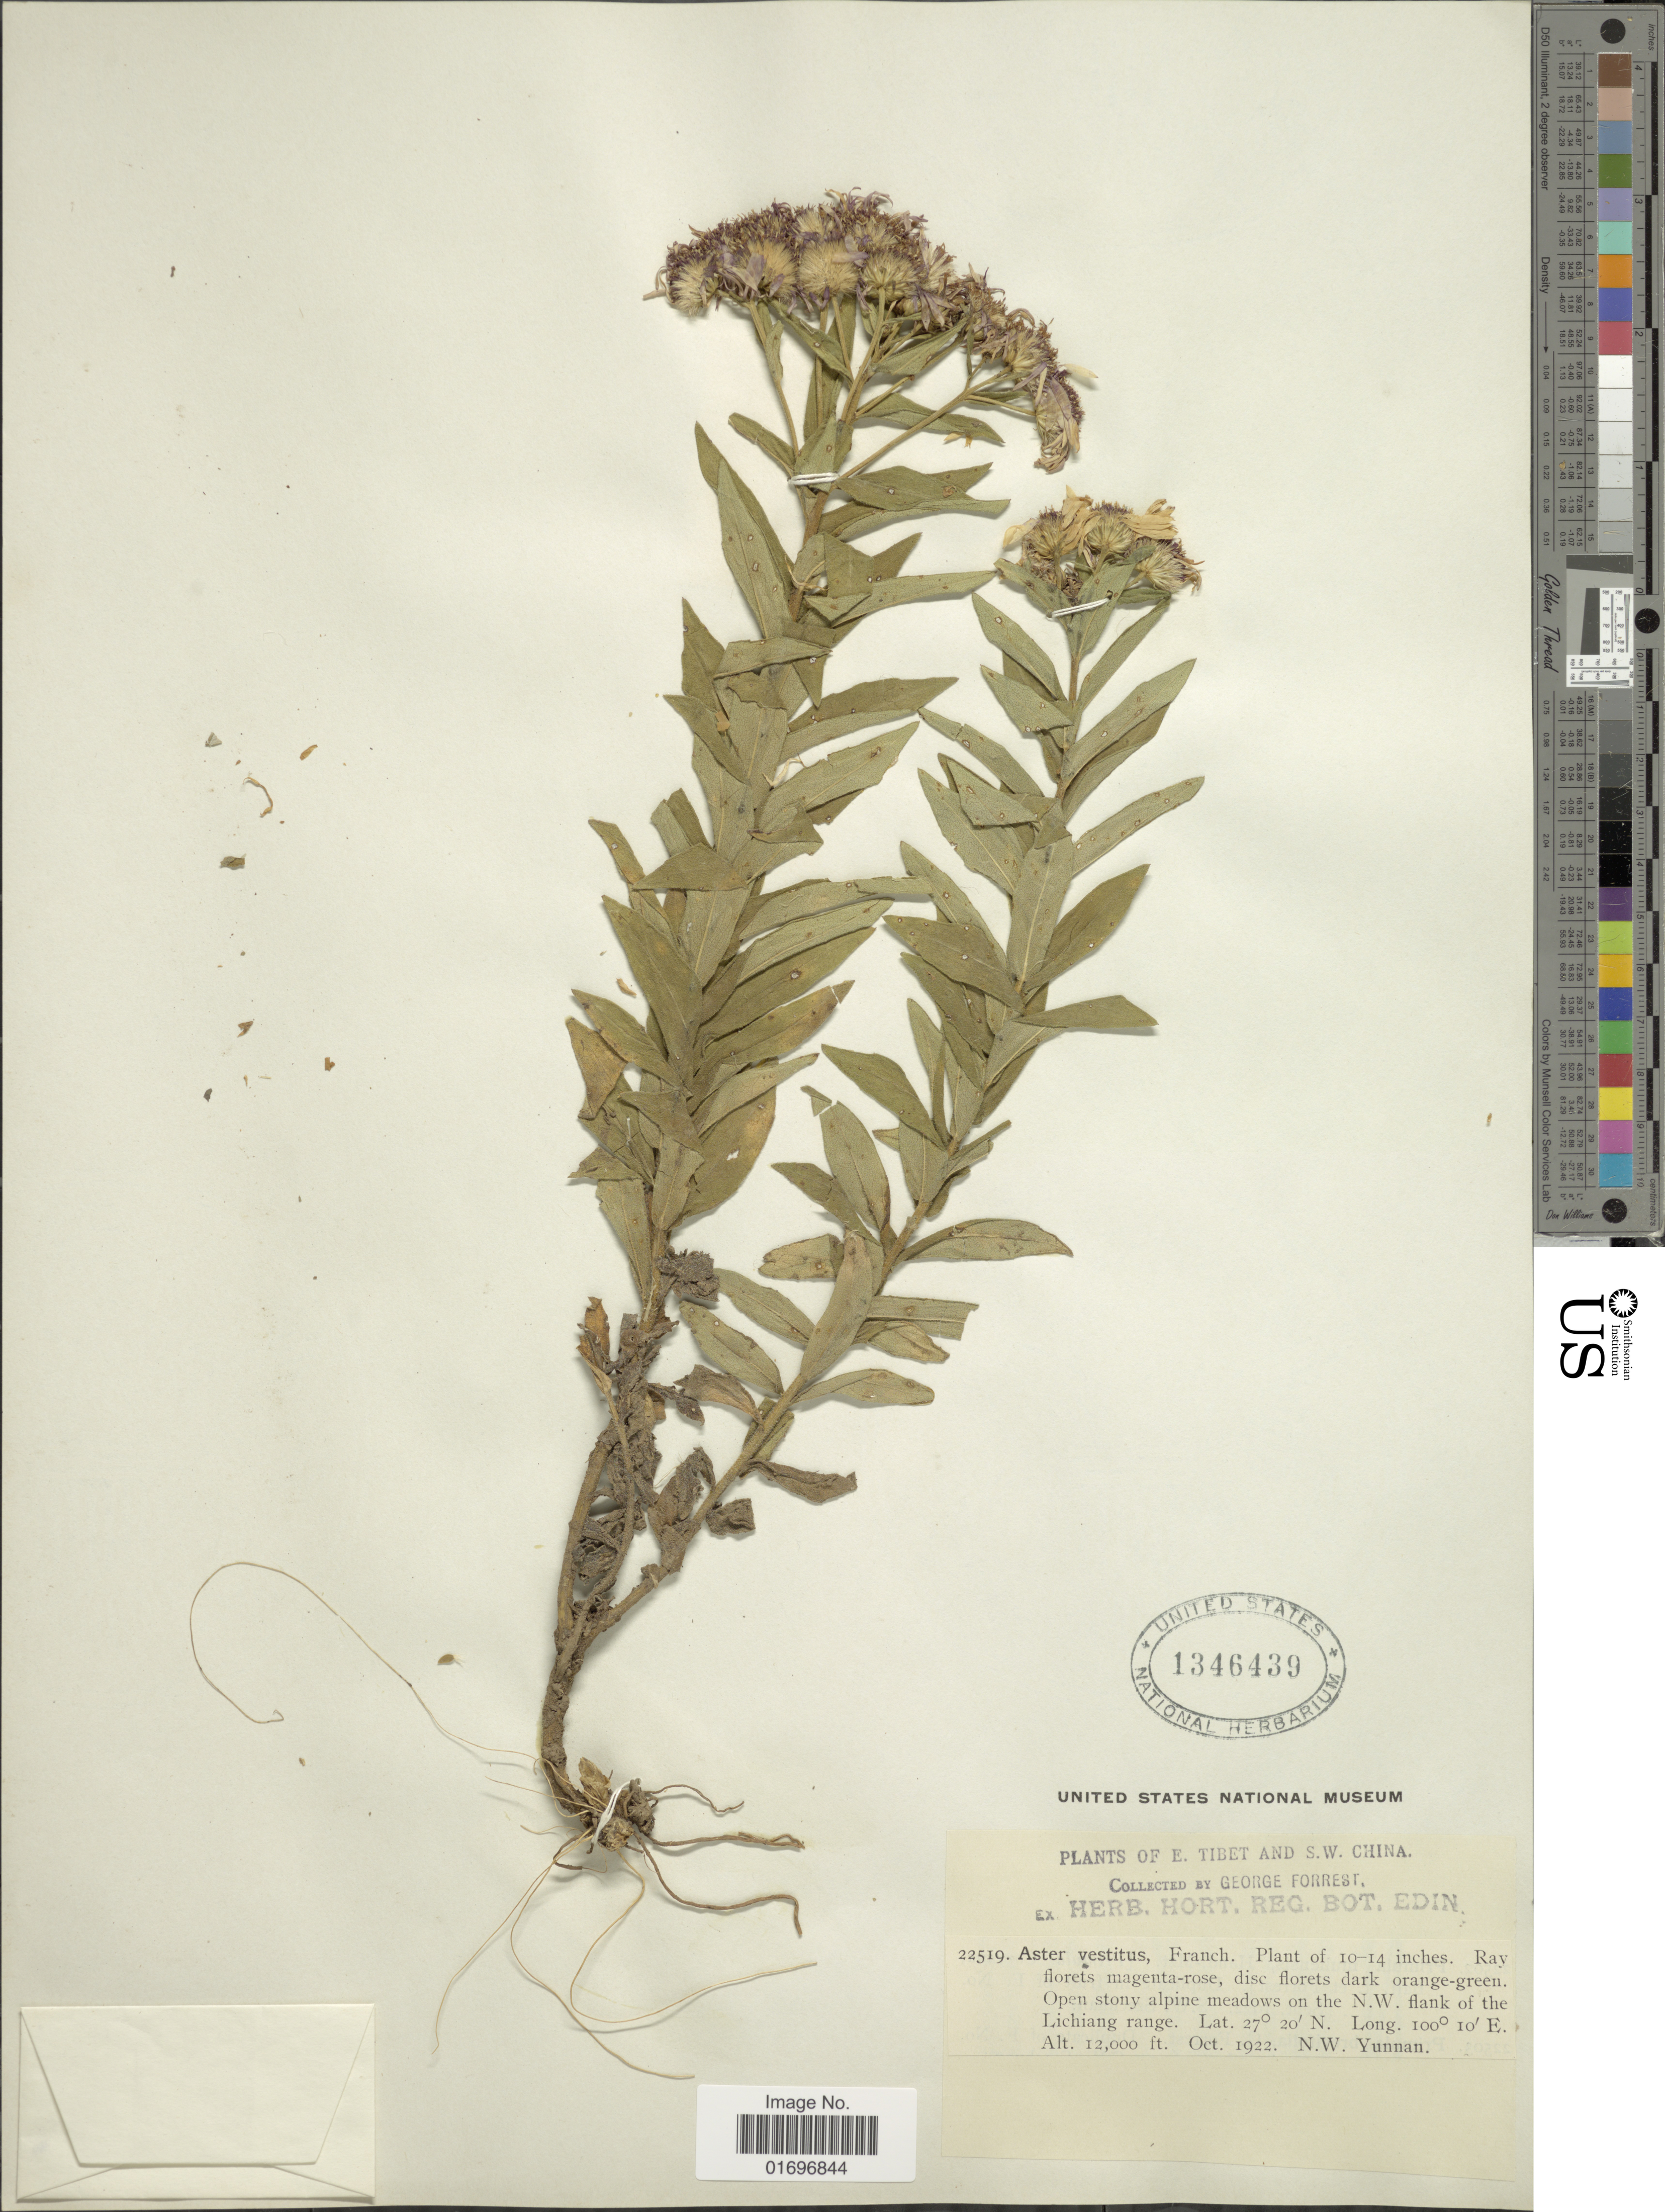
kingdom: Plantae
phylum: Tracheophyta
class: Magnoliopsida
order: Asterales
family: Asteraceae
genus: Aster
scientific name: Aster vestitus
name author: Franch.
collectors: G. Forrest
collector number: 22519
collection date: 1922-10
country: China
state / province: Yunnan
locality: E. Tibet and S.W. China. Open stony alpine meadows on the N.W. flank of the Lichiang range. N.W. Yunnan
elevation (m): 3658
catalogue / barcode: US 1346439